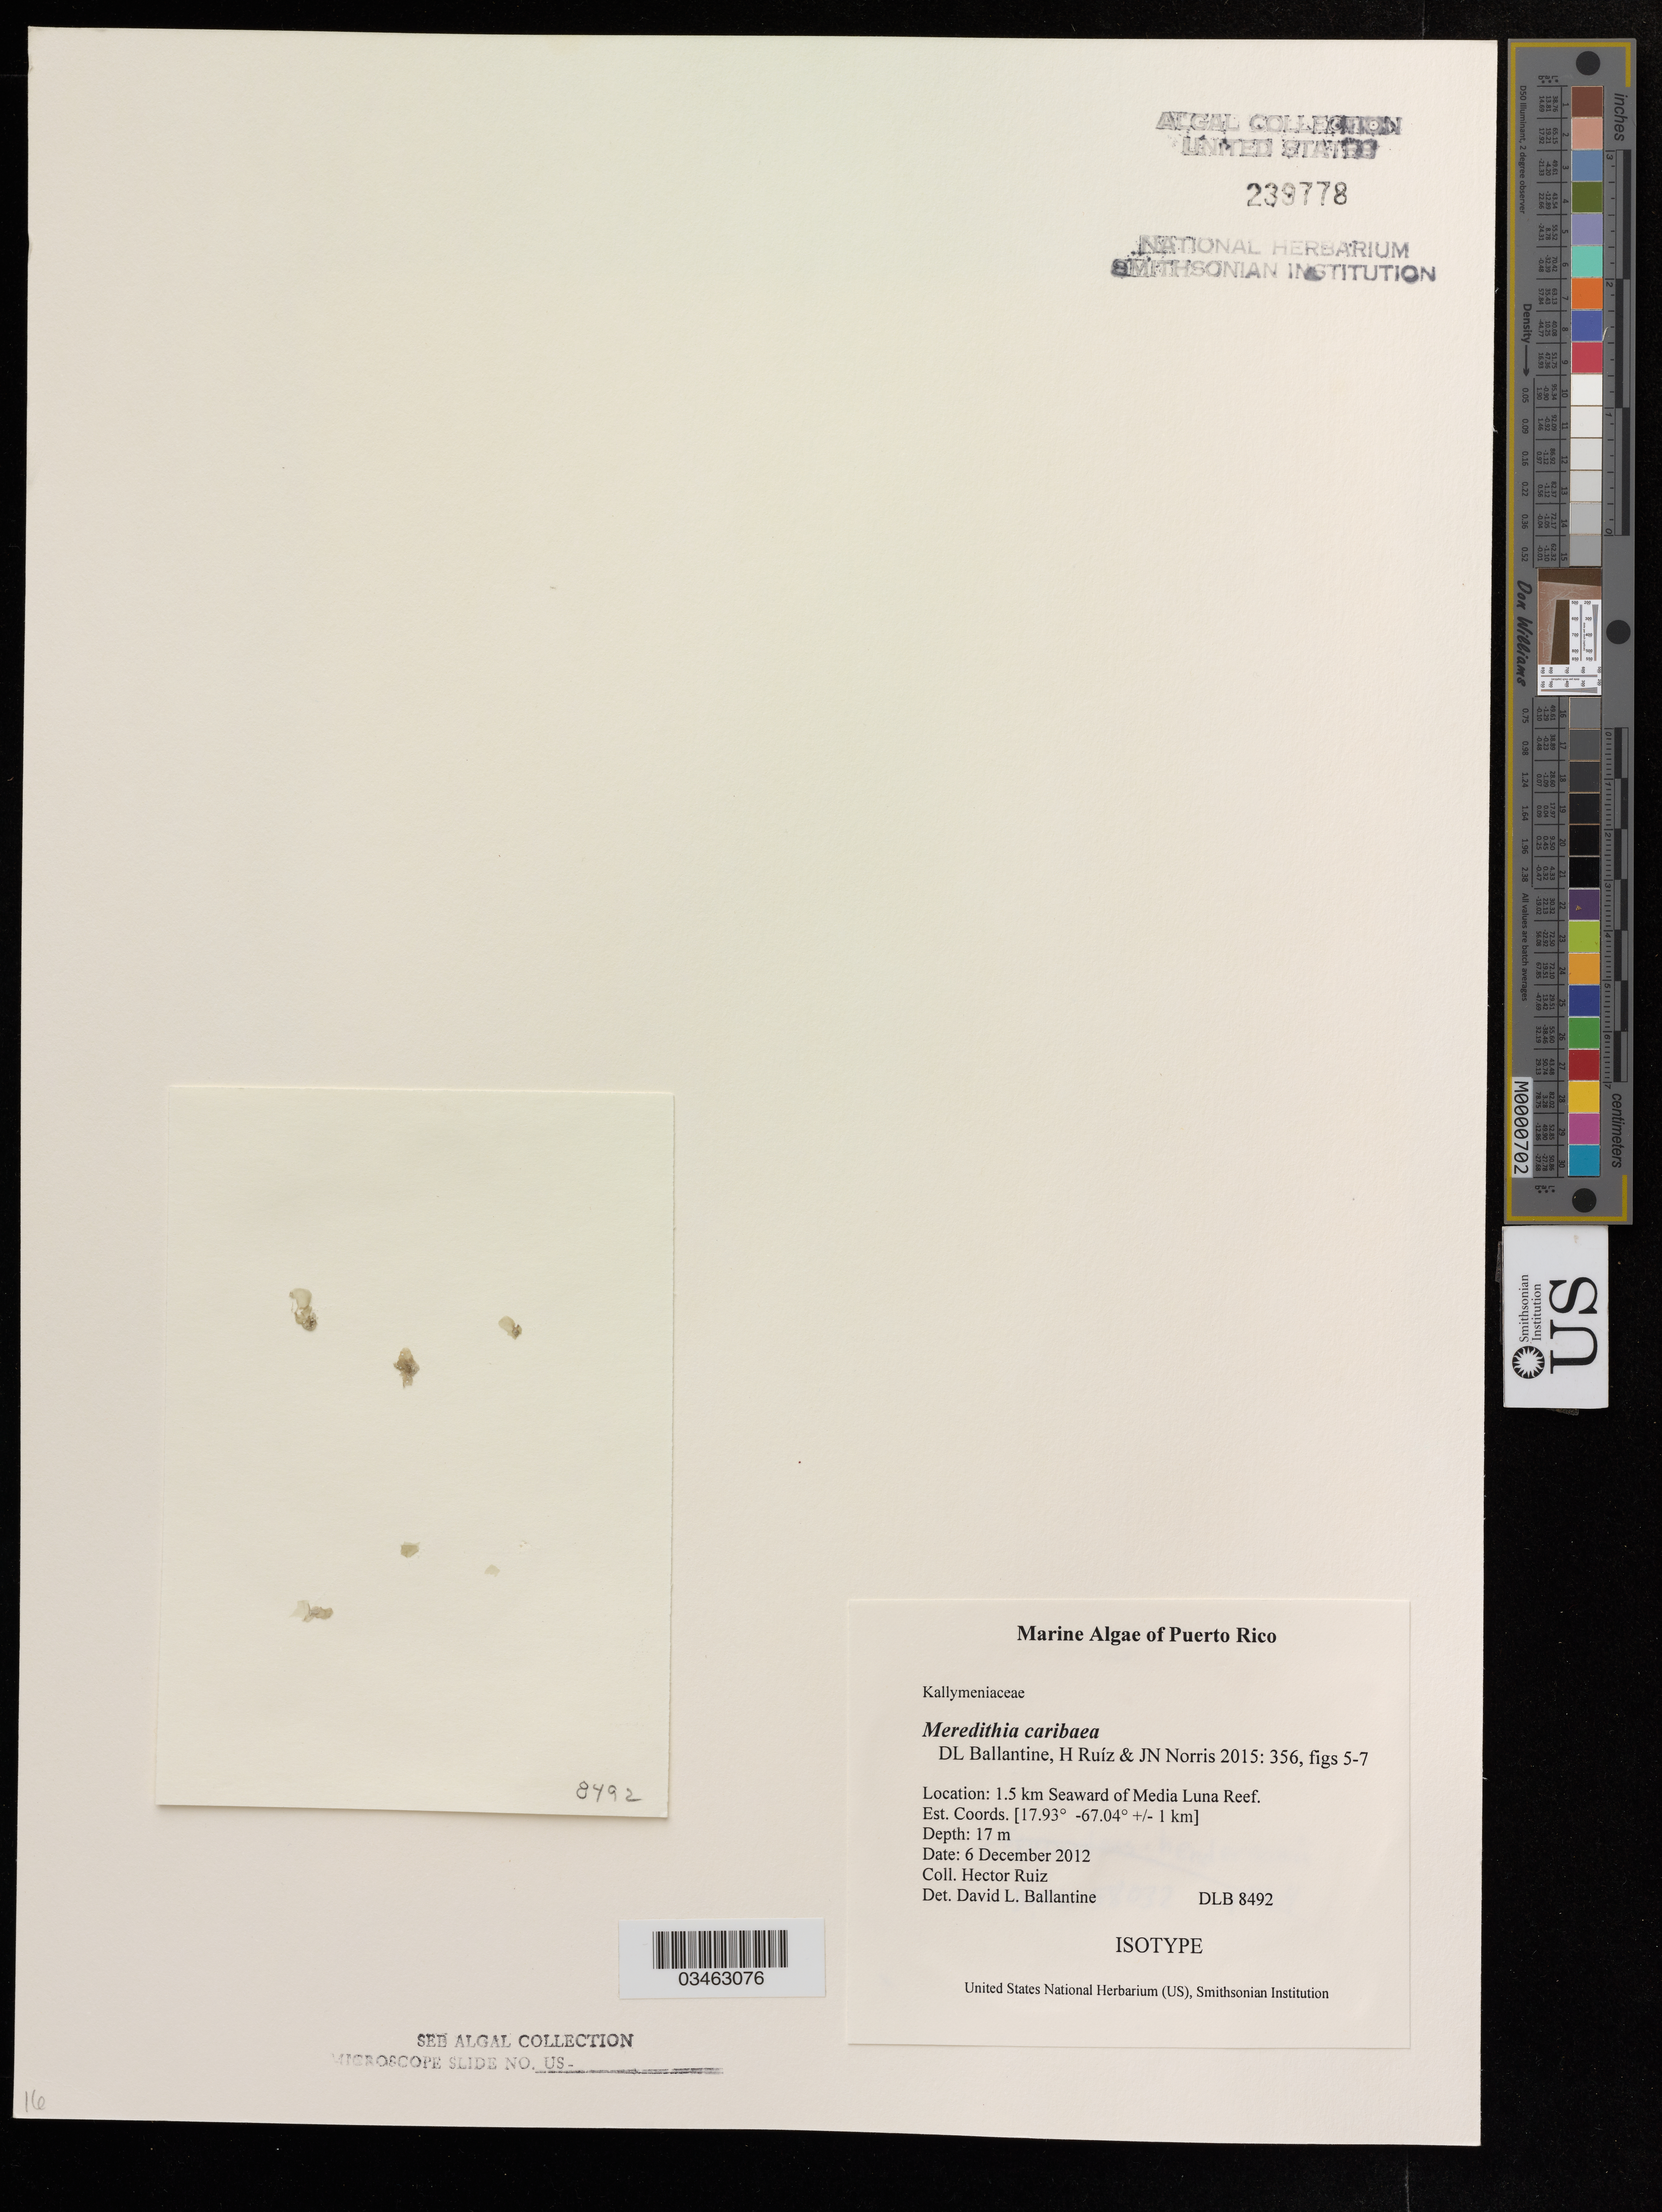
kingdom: Plantae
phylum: Rhodophyta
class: Florideophyceae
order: Gigartinales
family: Kallymeniaceae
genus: Meredithia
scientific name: Meredithia caribaea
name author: D.L. Ballant. et al.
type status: Isotype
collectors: H. Ruiz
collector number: DLB 8492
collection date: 2012-12-06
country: Puerto Rico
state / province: Lajas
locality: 1.5 km seaward Media Luna Reef.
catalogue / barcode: US 239778